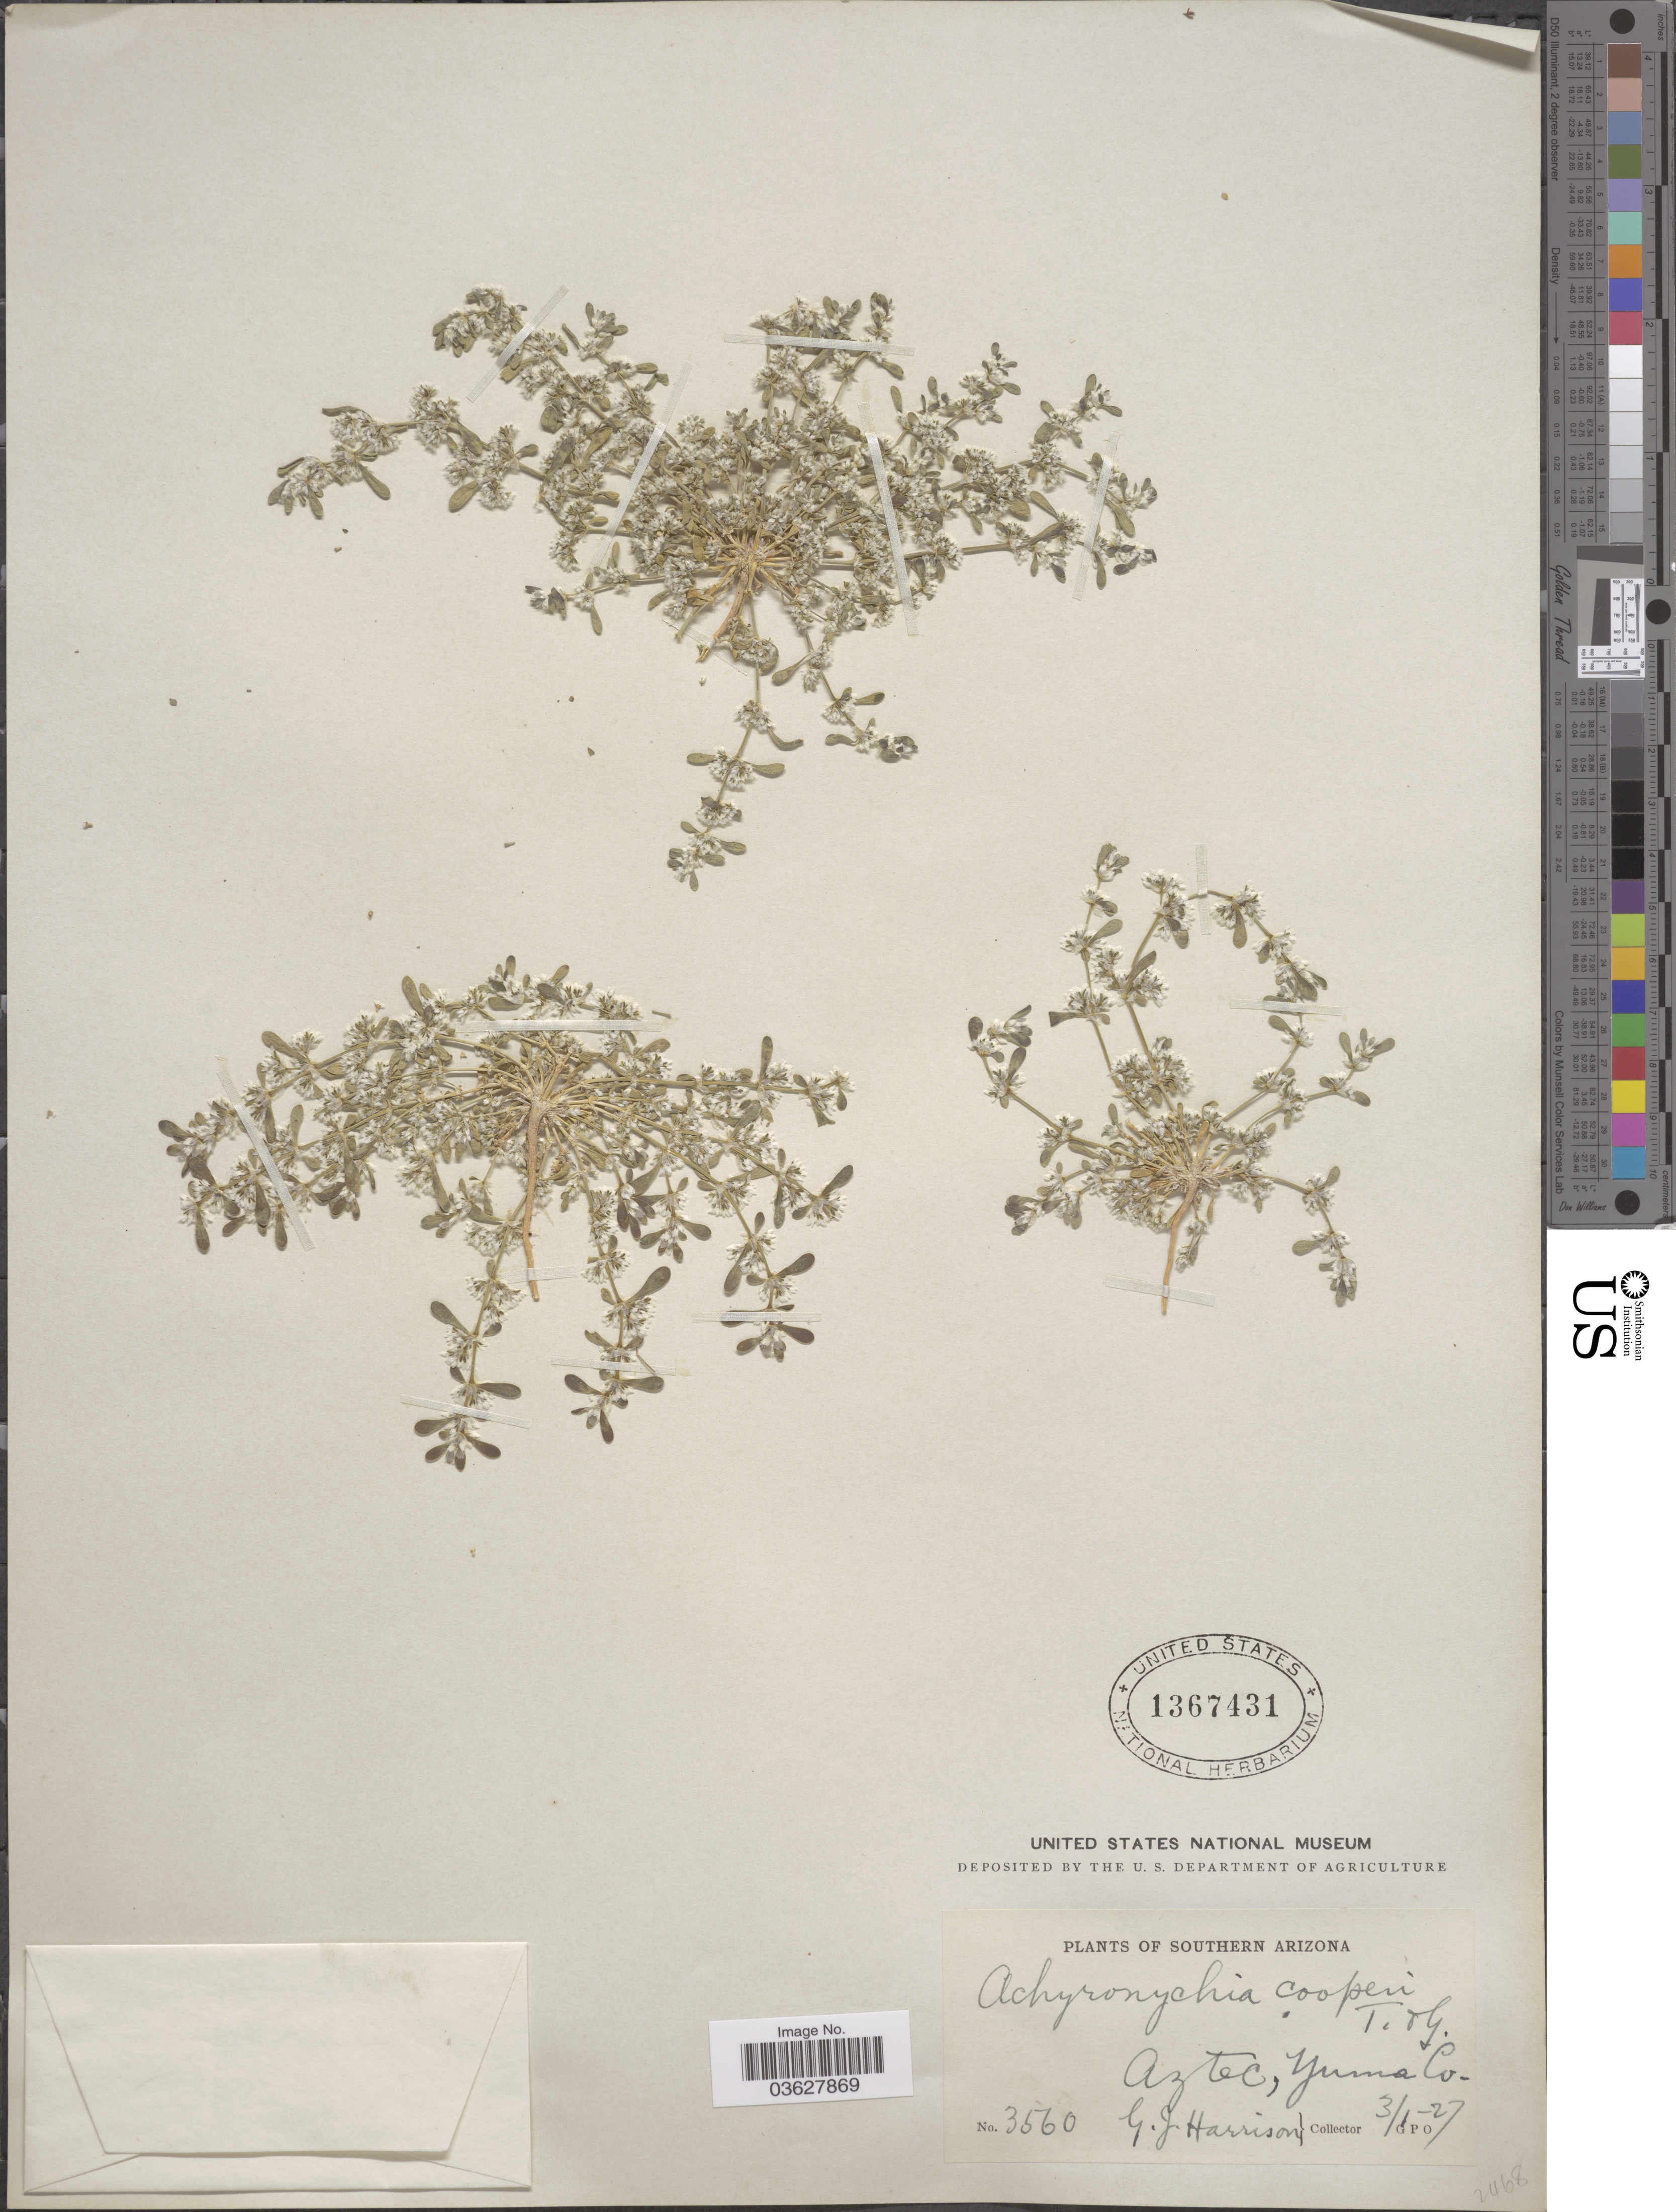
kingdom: Plantae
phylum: Tracheophyta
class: Magnoliopsida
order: Caryophyllales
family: Caryophyllaceae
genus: Achyronychia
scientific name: Achyronychia cooperi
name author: A. Gray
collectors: G. J. Harrison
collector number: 3560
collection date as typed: Transcribed d/m/y: 1/3/27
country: United States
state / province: Arizona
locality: Southern Arizona. Aztec, Yuma Co.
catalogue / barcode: US 1367431